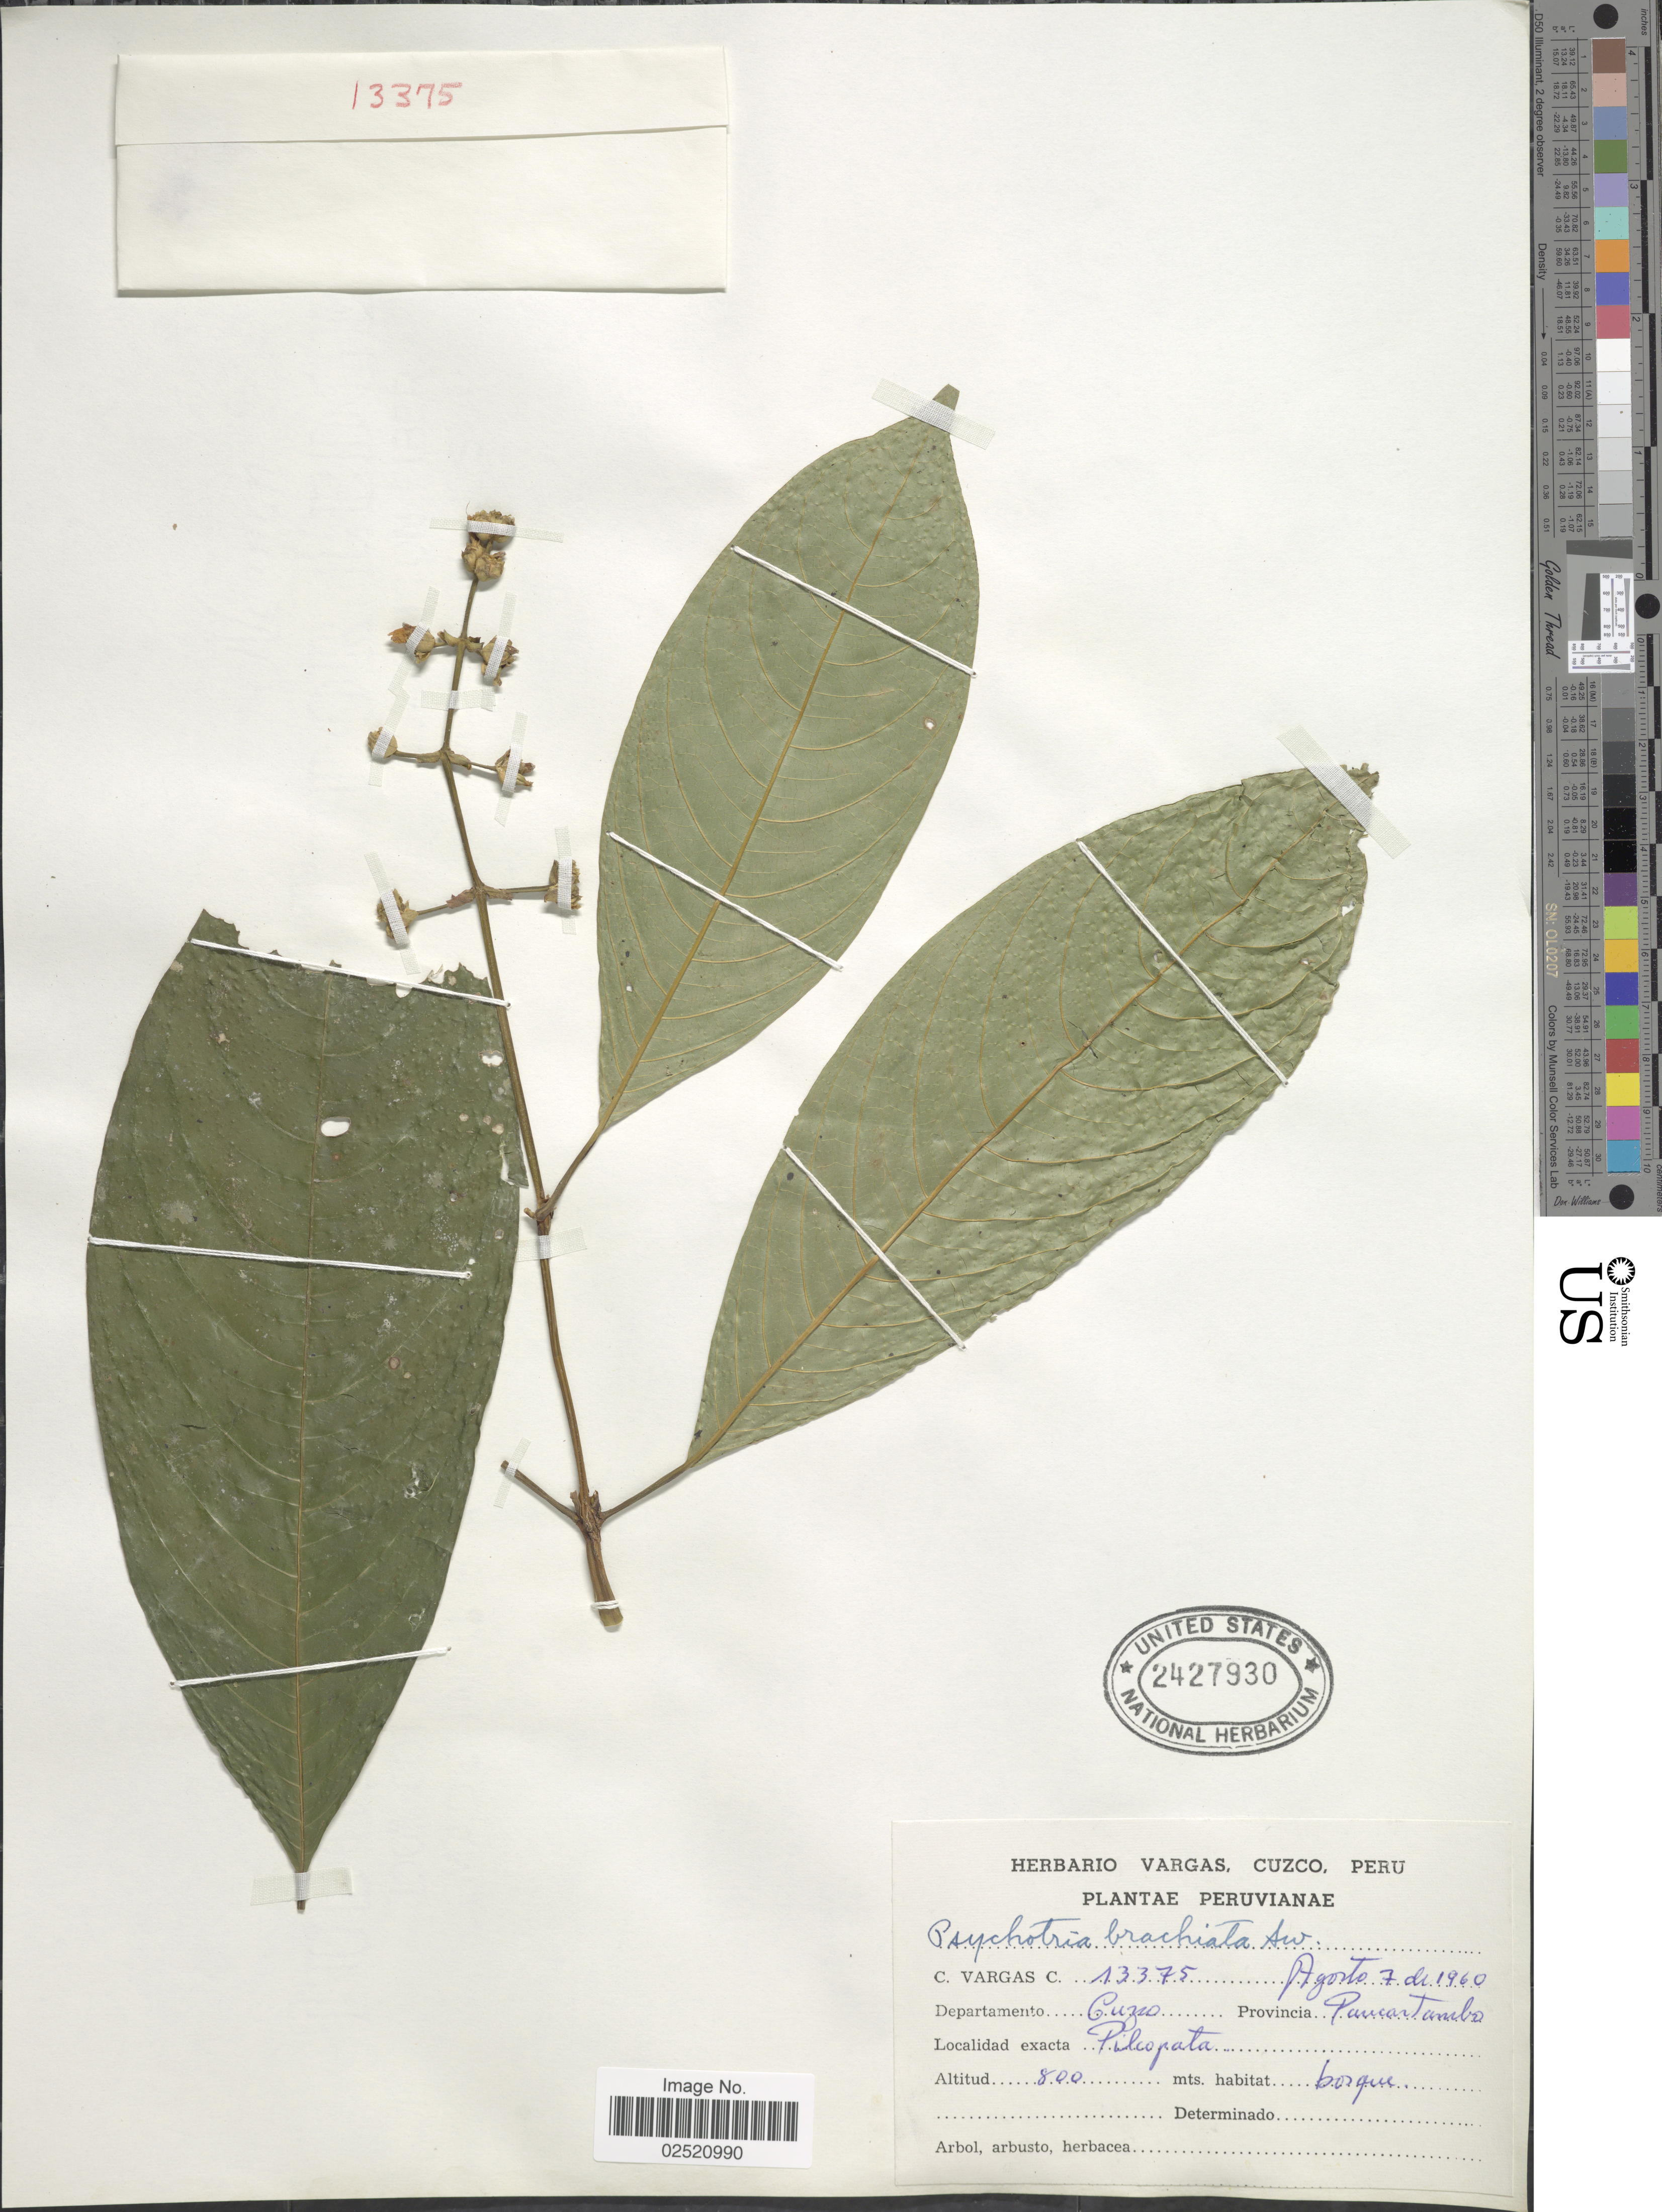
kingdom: Plantae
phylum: Tracheophyta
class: Magnoliopsida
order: Gentianales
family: Rubiaceae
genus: Psychotria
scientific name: Psychotria caerulea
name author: Ruiz & Pav.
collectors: C. Vargas Calderón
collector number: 13375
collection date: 1960-08-07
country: Peru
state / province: Cusco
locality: Provincia Paucartambo, Pilcopata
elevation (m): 800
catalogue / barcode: US 2427930